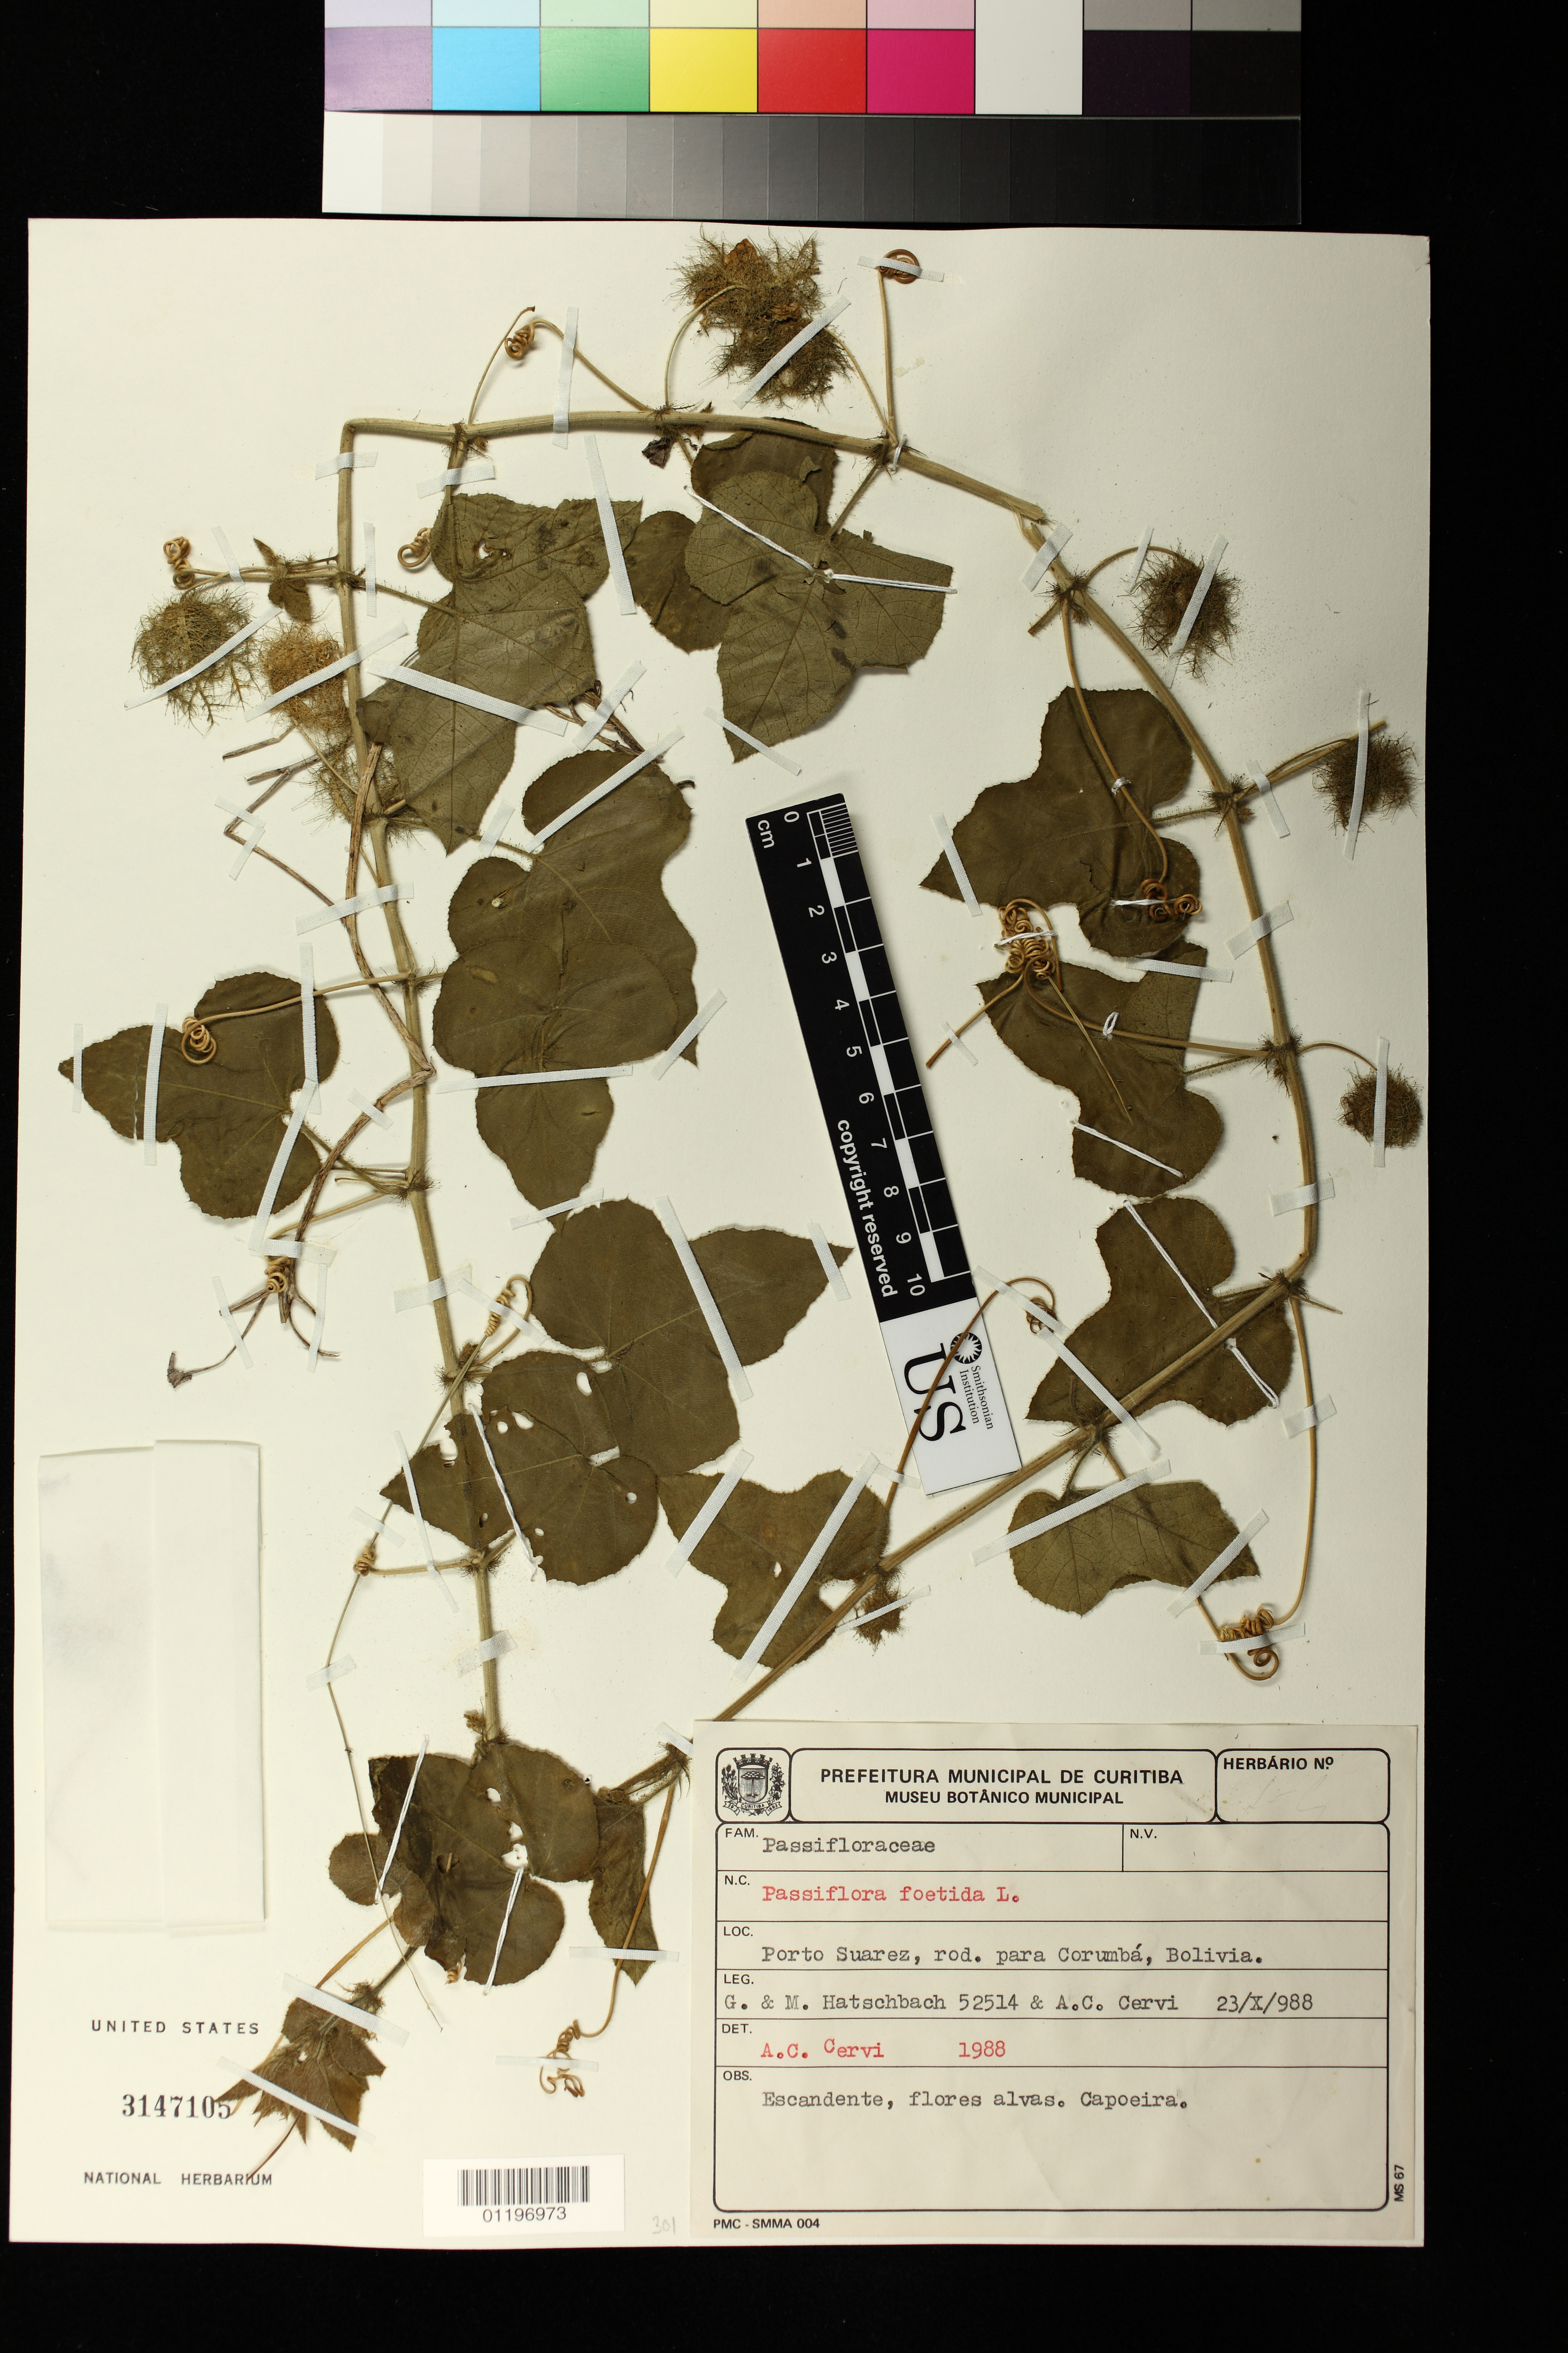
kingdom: Plantae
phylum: Tracheophyta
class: Magnoliopsida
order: Malpighiales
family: Passifloraceae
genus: Passiflora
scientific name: Passiflora foetida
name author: L.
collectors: G. Hatschbach, M. M. Hatschbach & A. C. Cervi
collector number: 52514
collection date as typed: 23 Oct 1988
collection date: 1988-10-23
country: Bolivia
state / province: Santa Cruz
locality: Porto Suarez, rod. para Corumbá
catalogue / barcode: US 3147105